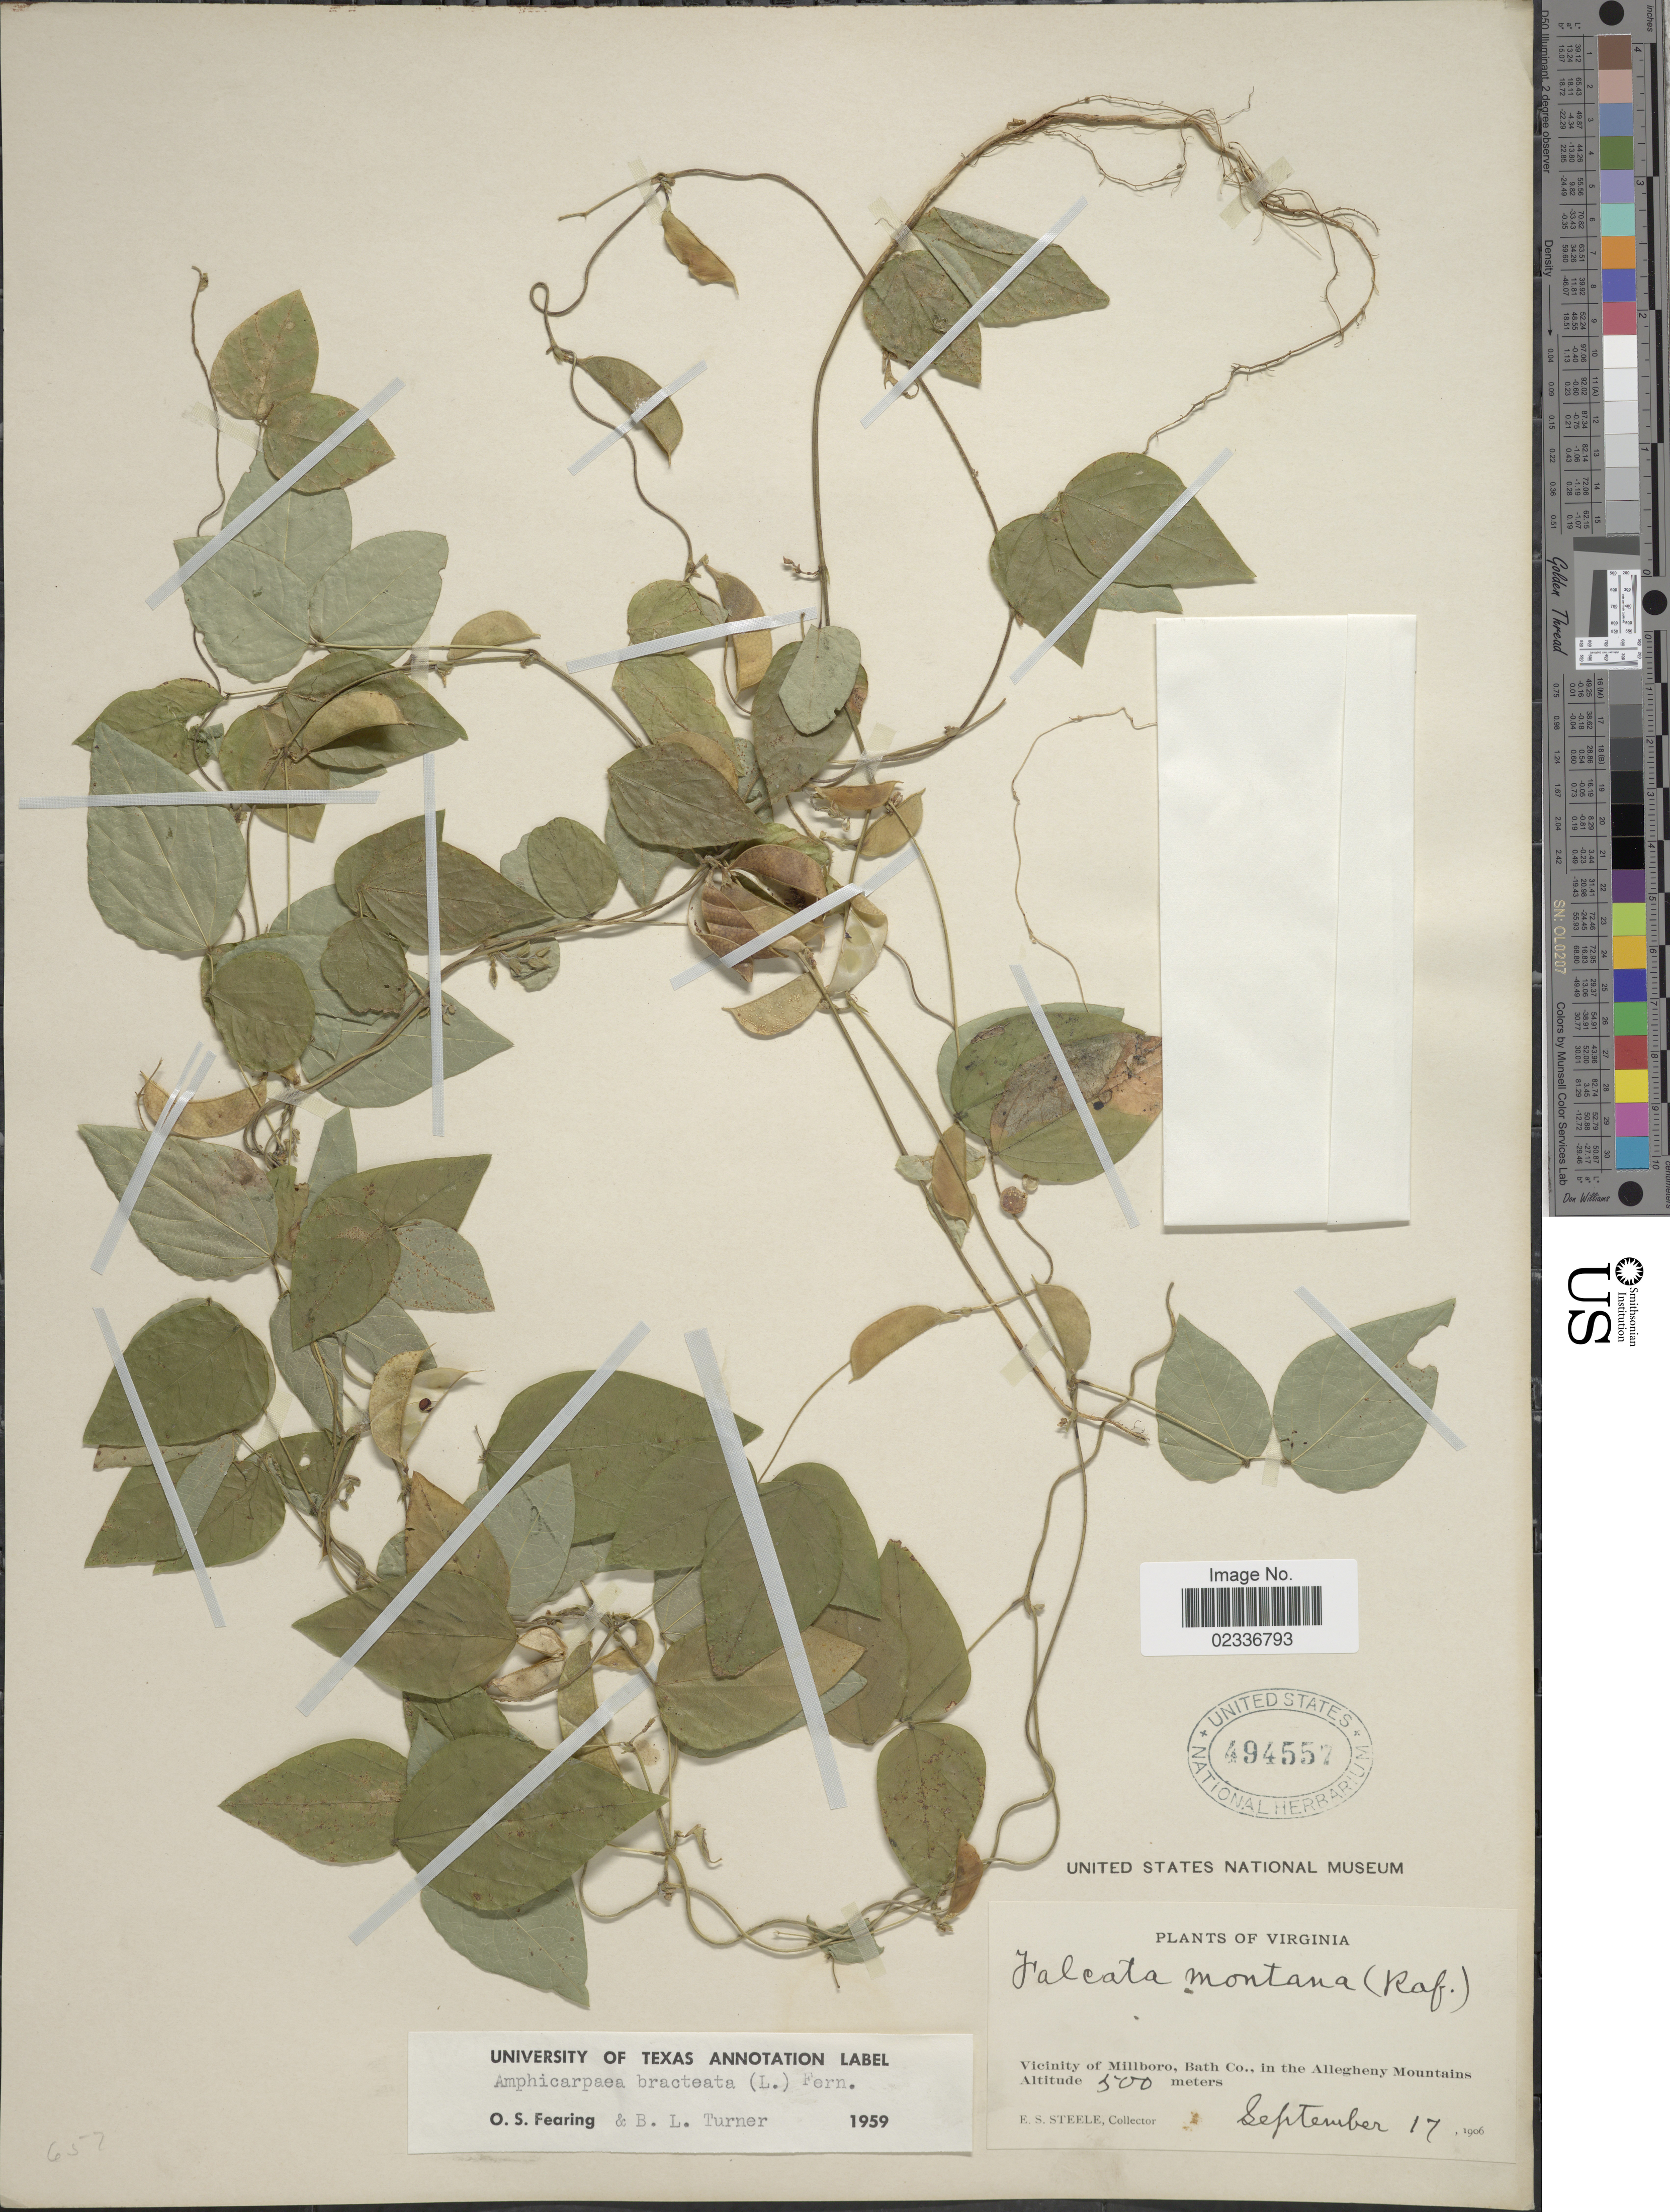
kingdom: Plantae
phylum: Tracheophyta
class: Magnoliopsida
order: Fabales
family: Fabaceae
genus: Amphicarpaea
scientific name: Amphicarpaea bracteata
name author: (L.) Fernald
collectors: E. Steele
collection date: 1906-09-17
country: United States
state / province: Virginia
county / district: Bath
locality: Vicinity of Millboro, Bath Co., in the Allegheny Mountains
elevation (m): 500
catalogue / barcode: US 494557